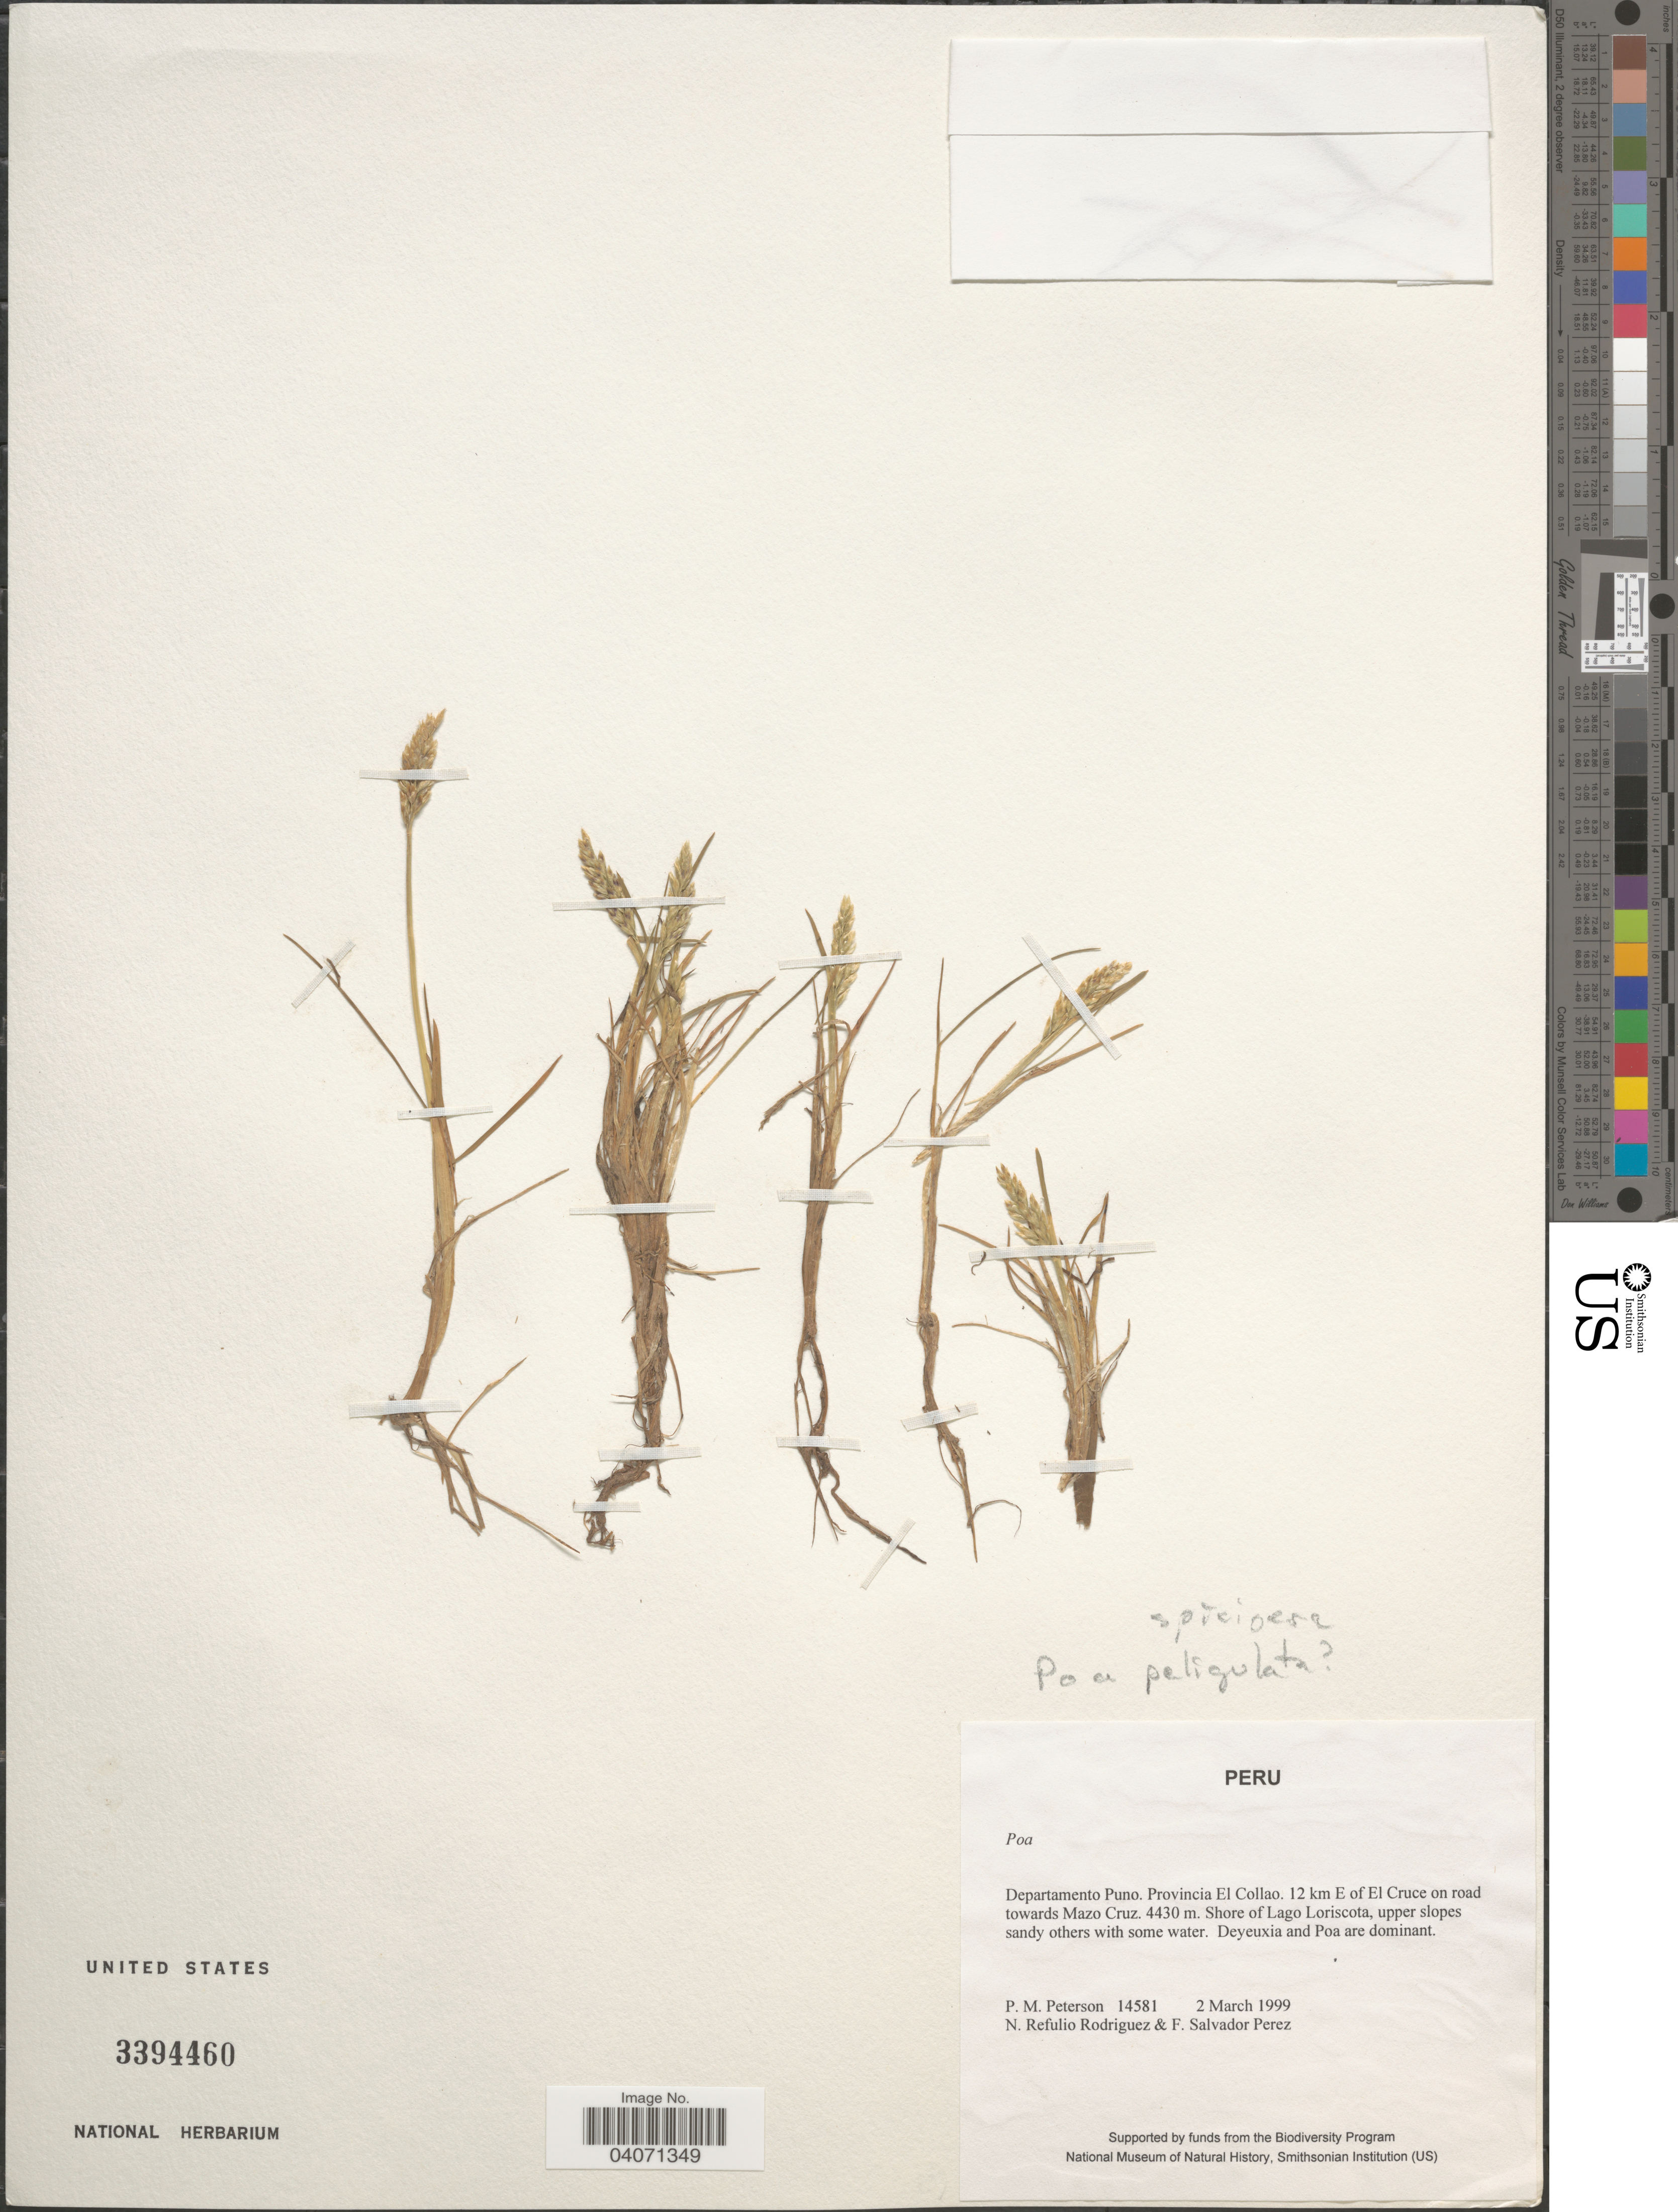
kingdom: Plantae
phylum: Tracheophyta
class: Liliopsida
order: Poales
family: Poaceae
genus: Poa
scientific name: Poa spicigera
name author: Tovar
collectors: P. M. Peterson, N. Refulio-Rodríguez & F. Salvador Perez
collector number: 14581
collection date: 1999-03-02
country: Peru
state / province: Puno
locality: Departamento Puno. Provincia El Collao. 12 km E of El Cruce on road towards Mazo Cruz. Shore of Lago Loriscota.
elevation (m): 4430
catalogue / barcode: US 3394460